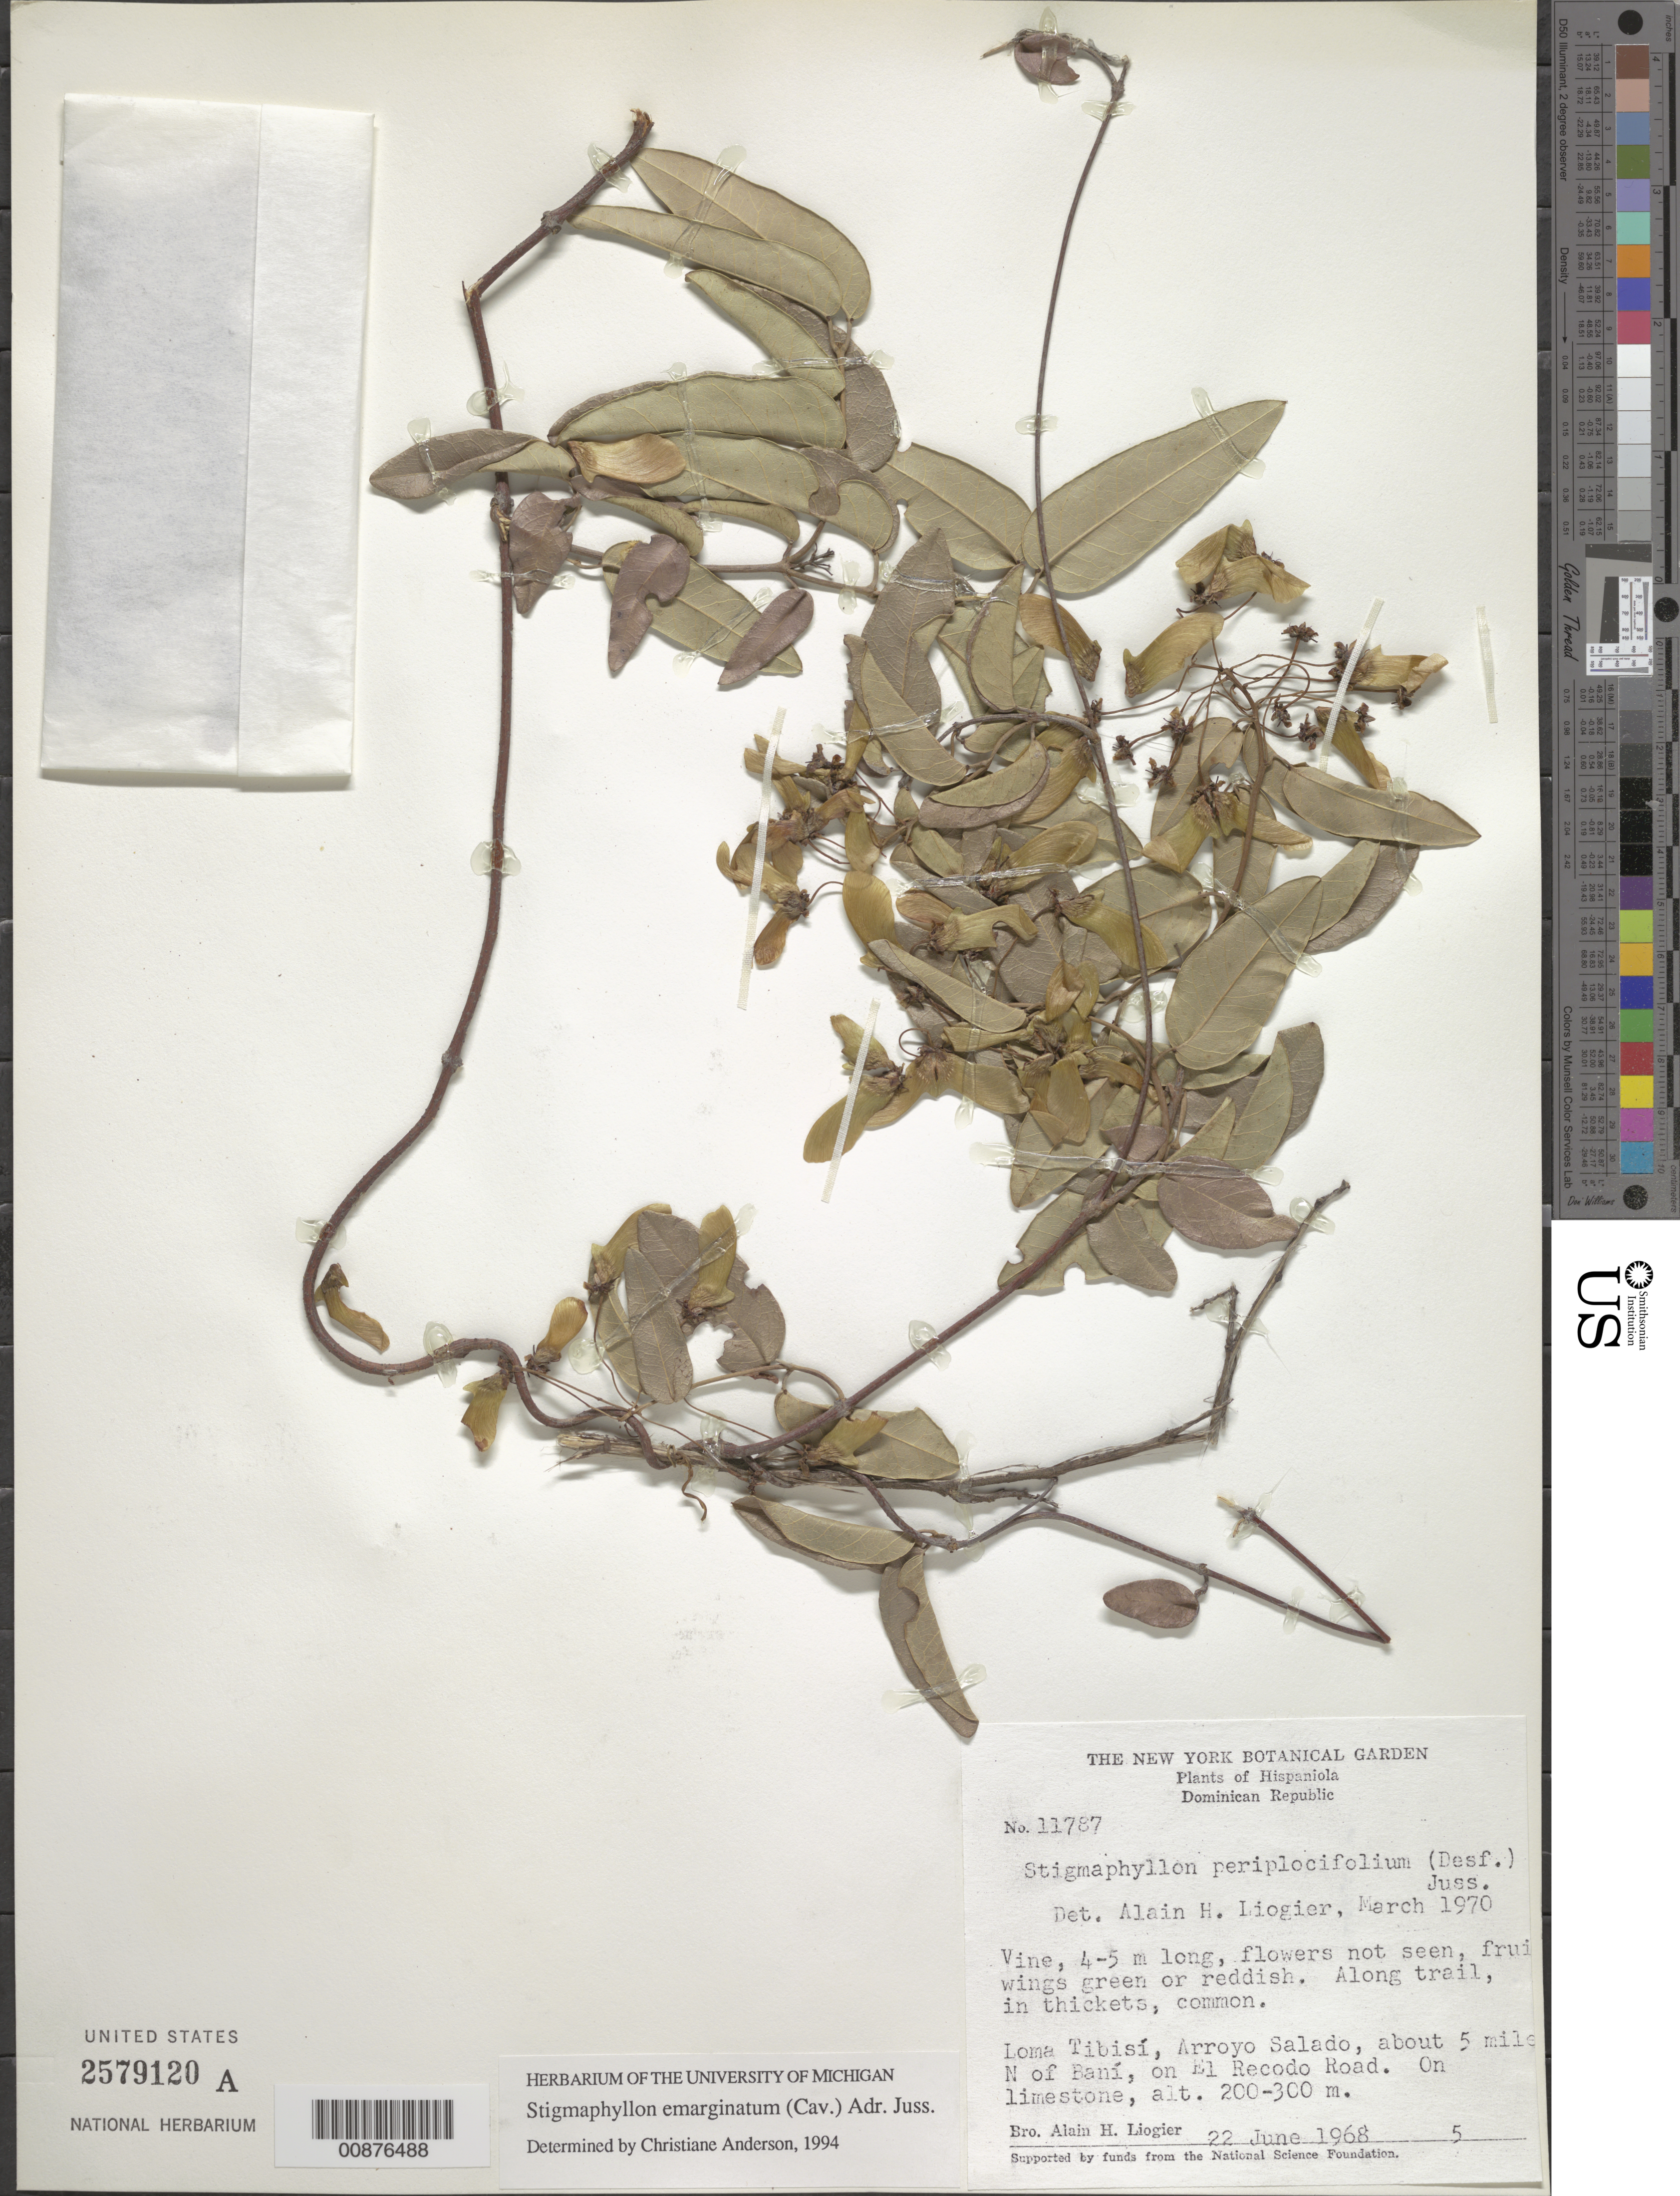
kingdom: Plantae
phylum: Tracheophyta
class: Magnoliopsida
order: Malpighiales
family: Malpighiaceae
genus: Stigmaphyllon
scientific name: Stigmaphyllon emarginatum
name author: (Cav.) A. Juss.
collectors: A. H. Liogier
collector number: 11787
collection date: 1968-06-22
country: Dominican Republic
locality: Hispaniola. Loma Tibisí, Arroyo Salado, about 5 miles N of Baní, on El Recodo Road.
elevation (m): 200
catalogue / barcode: US 2579120A